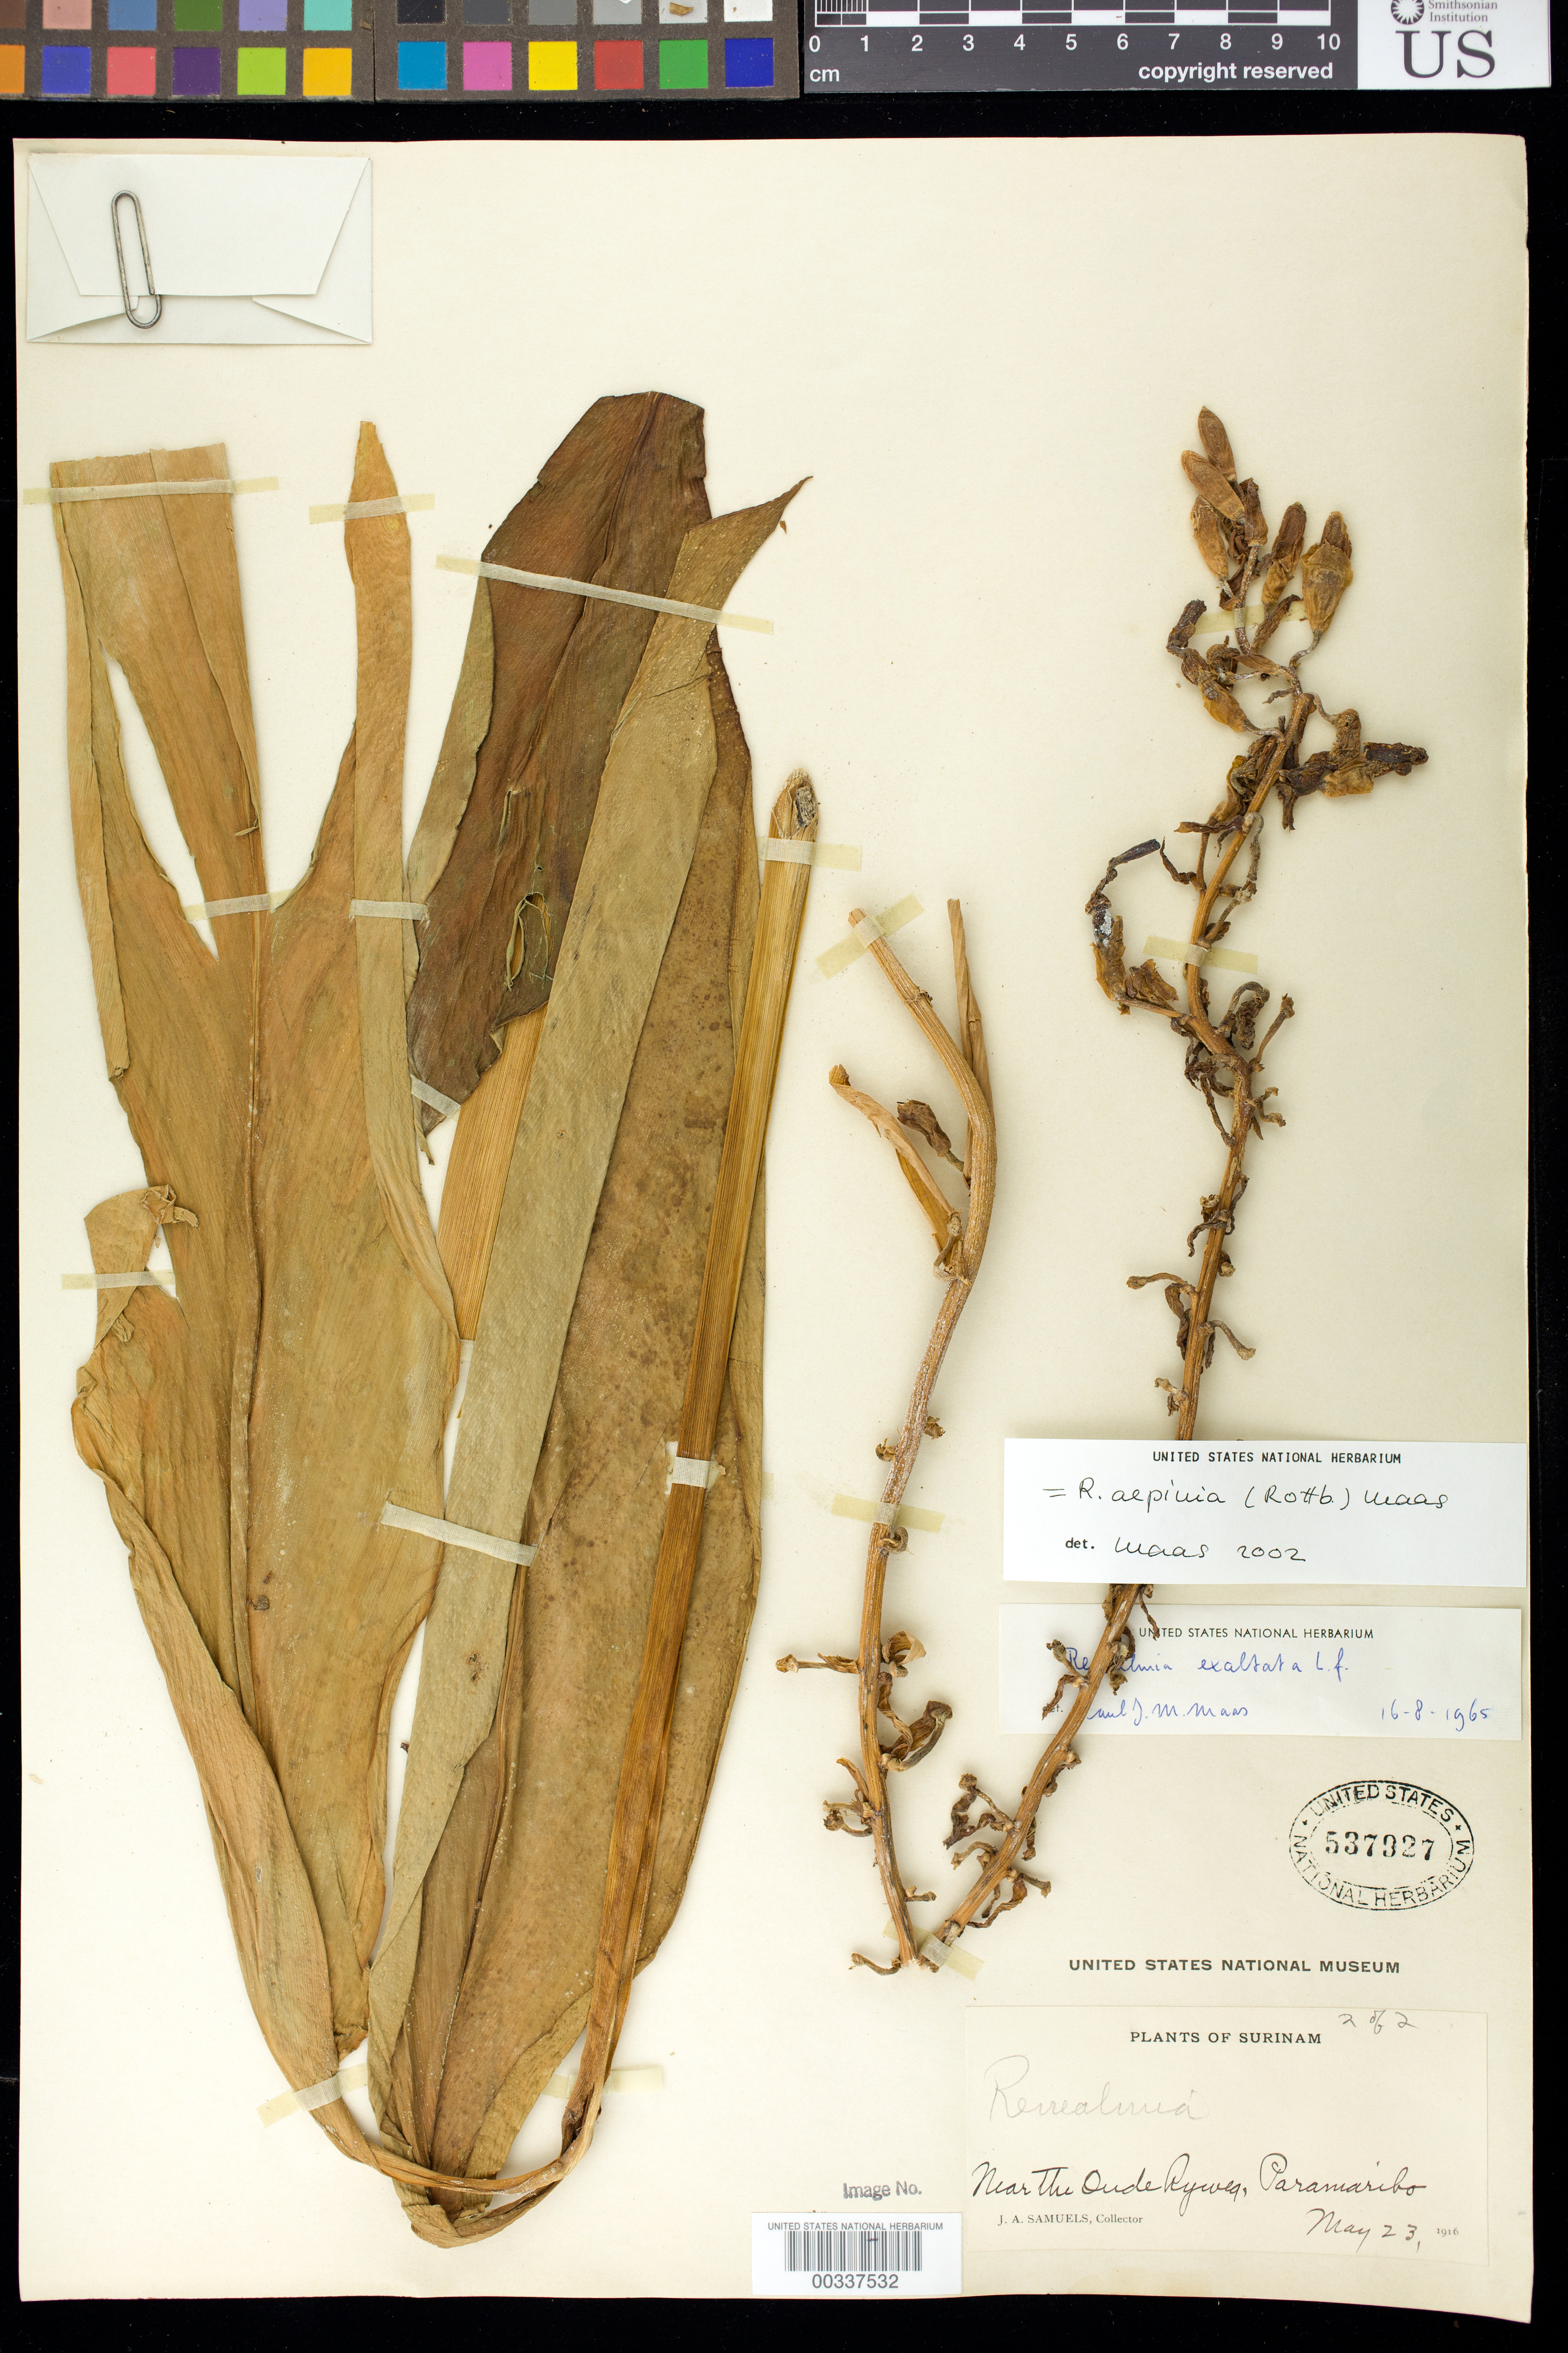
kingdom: Plantae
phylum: Tracheophyta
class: Liliopsida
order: Zingiberales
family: Zingiberaceae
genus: Renealmia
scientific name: Renealmia alpinia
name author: (Rottb.) Maas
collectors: J. A. Samuels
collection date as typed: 23 May 1916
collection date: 1916-05-23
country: Suriname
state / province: Paramaribo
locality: Near the oude ryweg, paramaribo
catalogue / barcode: US 537927